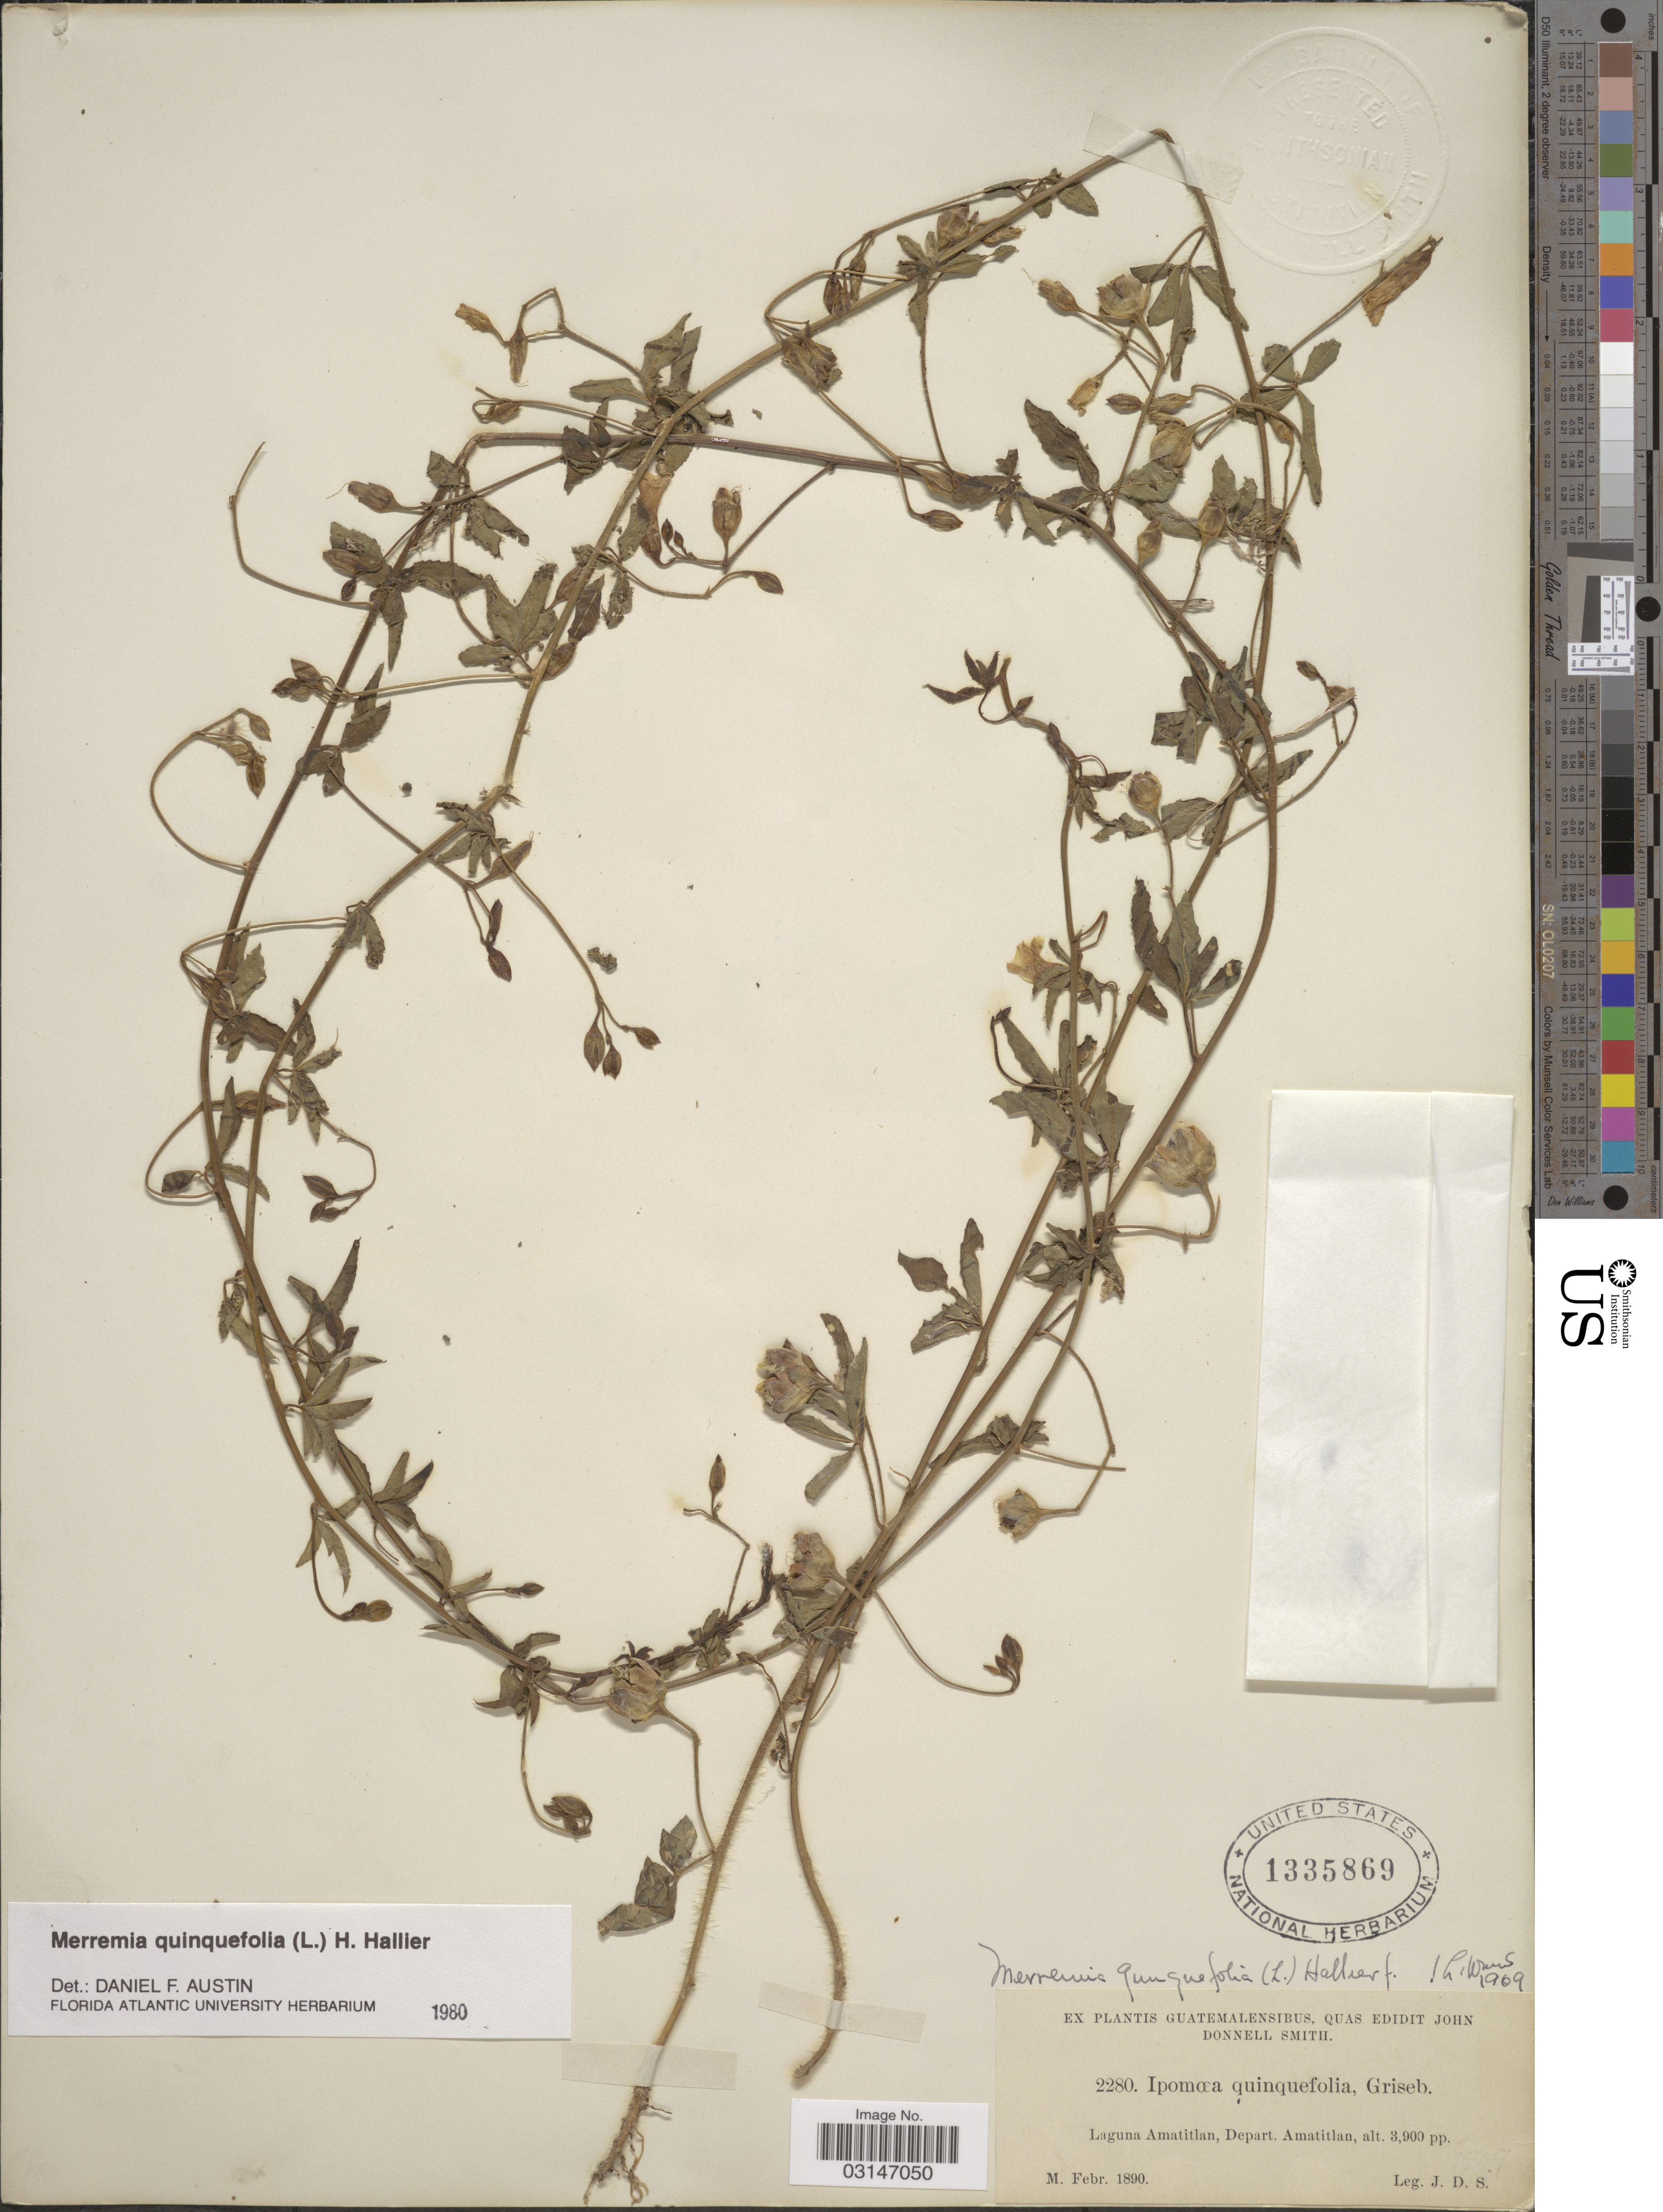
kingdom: Plantae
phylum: Tracheophyta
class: Magnoliopsida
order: Solanales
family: Convolvulaceae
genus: Distimake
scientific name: Distimake quinquefolius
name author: (L.) A. R. Simões & Staples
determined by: Strong, Mark T., (BOT), Smithsonian Institution - National Museum of Natural History (UNITED STATES)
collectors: J. Donnell Smith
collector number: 2280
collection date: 1890-02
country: Guatemala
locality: Laguna Amatitlan, Depart. Amatitlan.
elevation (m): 1189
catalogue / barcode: US 1335869